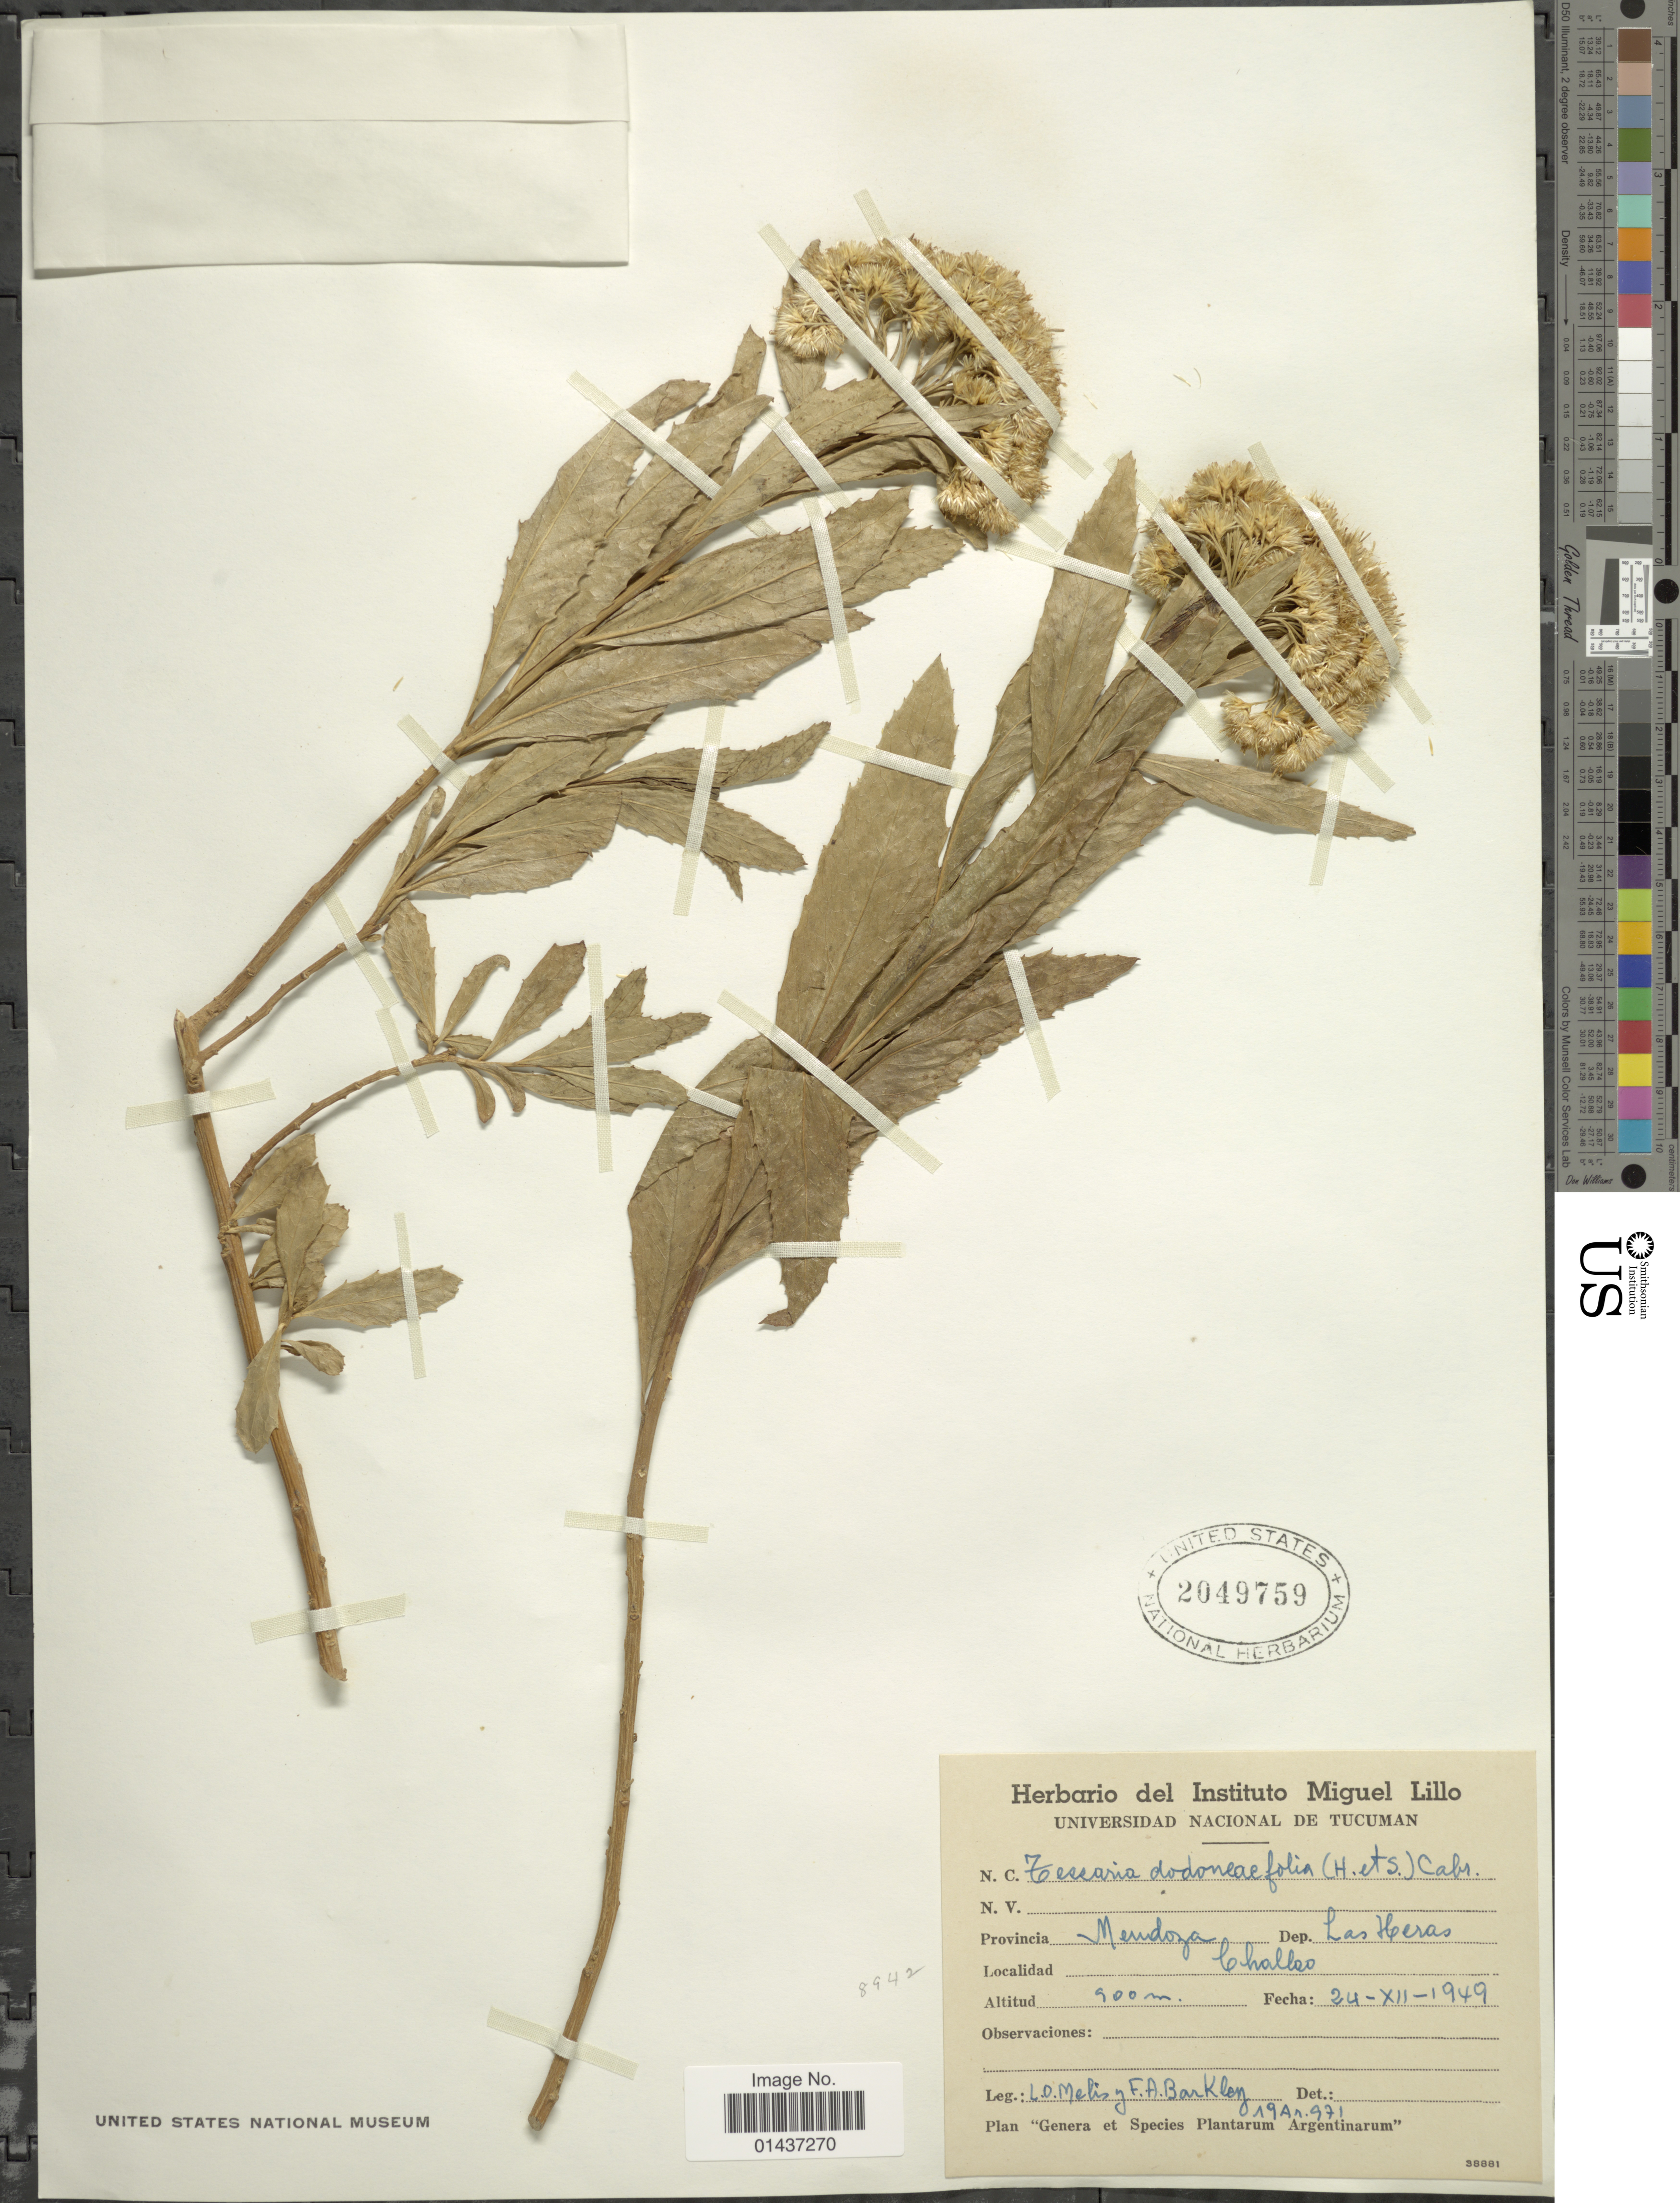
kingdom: Plantae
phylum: Tracheophyta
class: Magnoliopsida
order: Asterales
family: Asteraceae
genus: Tessaria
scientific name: Tessaria dodoneifolia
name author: (Hook. & Arn.) Cabrera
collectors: L. Melis & F. A. Barkley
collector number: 19An971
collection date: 1949-12-24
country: Argentina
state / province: Mendoza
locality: Dep. Las Heras, Challao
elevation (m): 900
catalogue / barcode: US 2049759